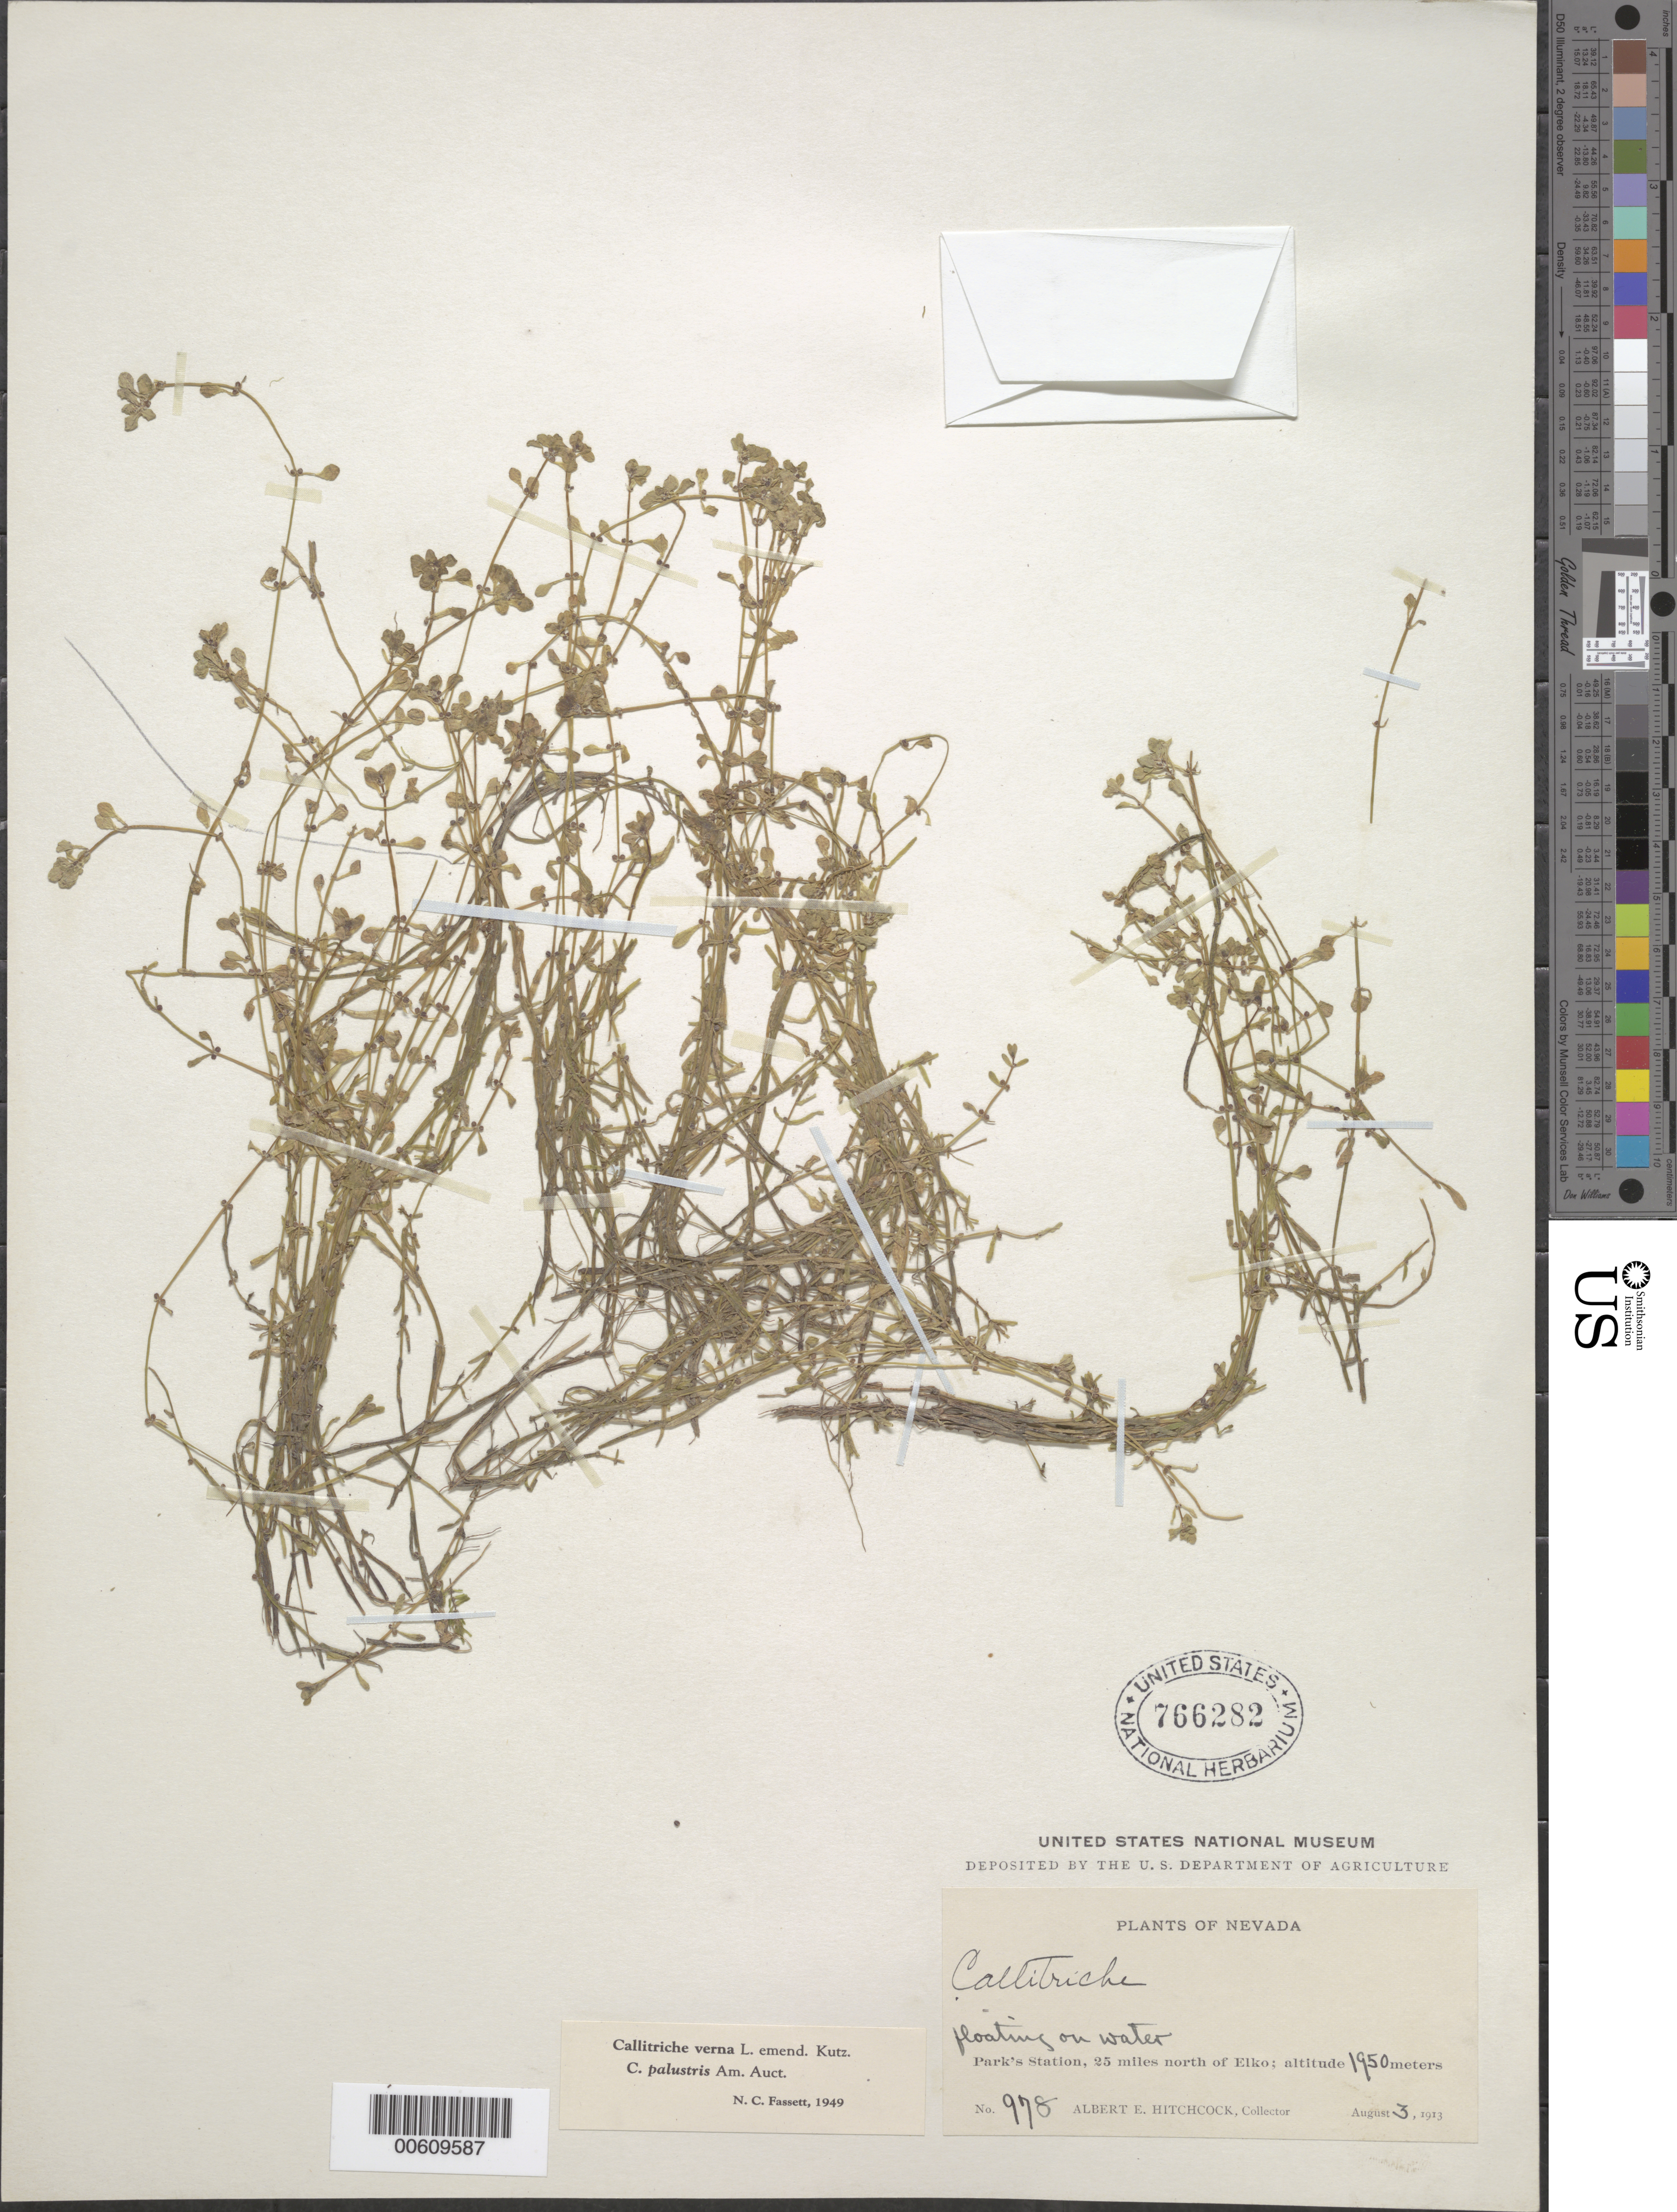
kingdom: Plantae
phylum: Tracheophyta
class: Magnoliopsida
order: Lamiales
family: Plantaginaceae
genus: Callitriche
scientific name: Callitriche verna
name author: L.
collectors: A. S. Hitchcock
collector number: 978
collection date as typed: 03 Aug 1913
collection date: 1913-08-03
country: United States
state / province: Nevada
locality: N of Elko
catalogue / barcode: US 766282